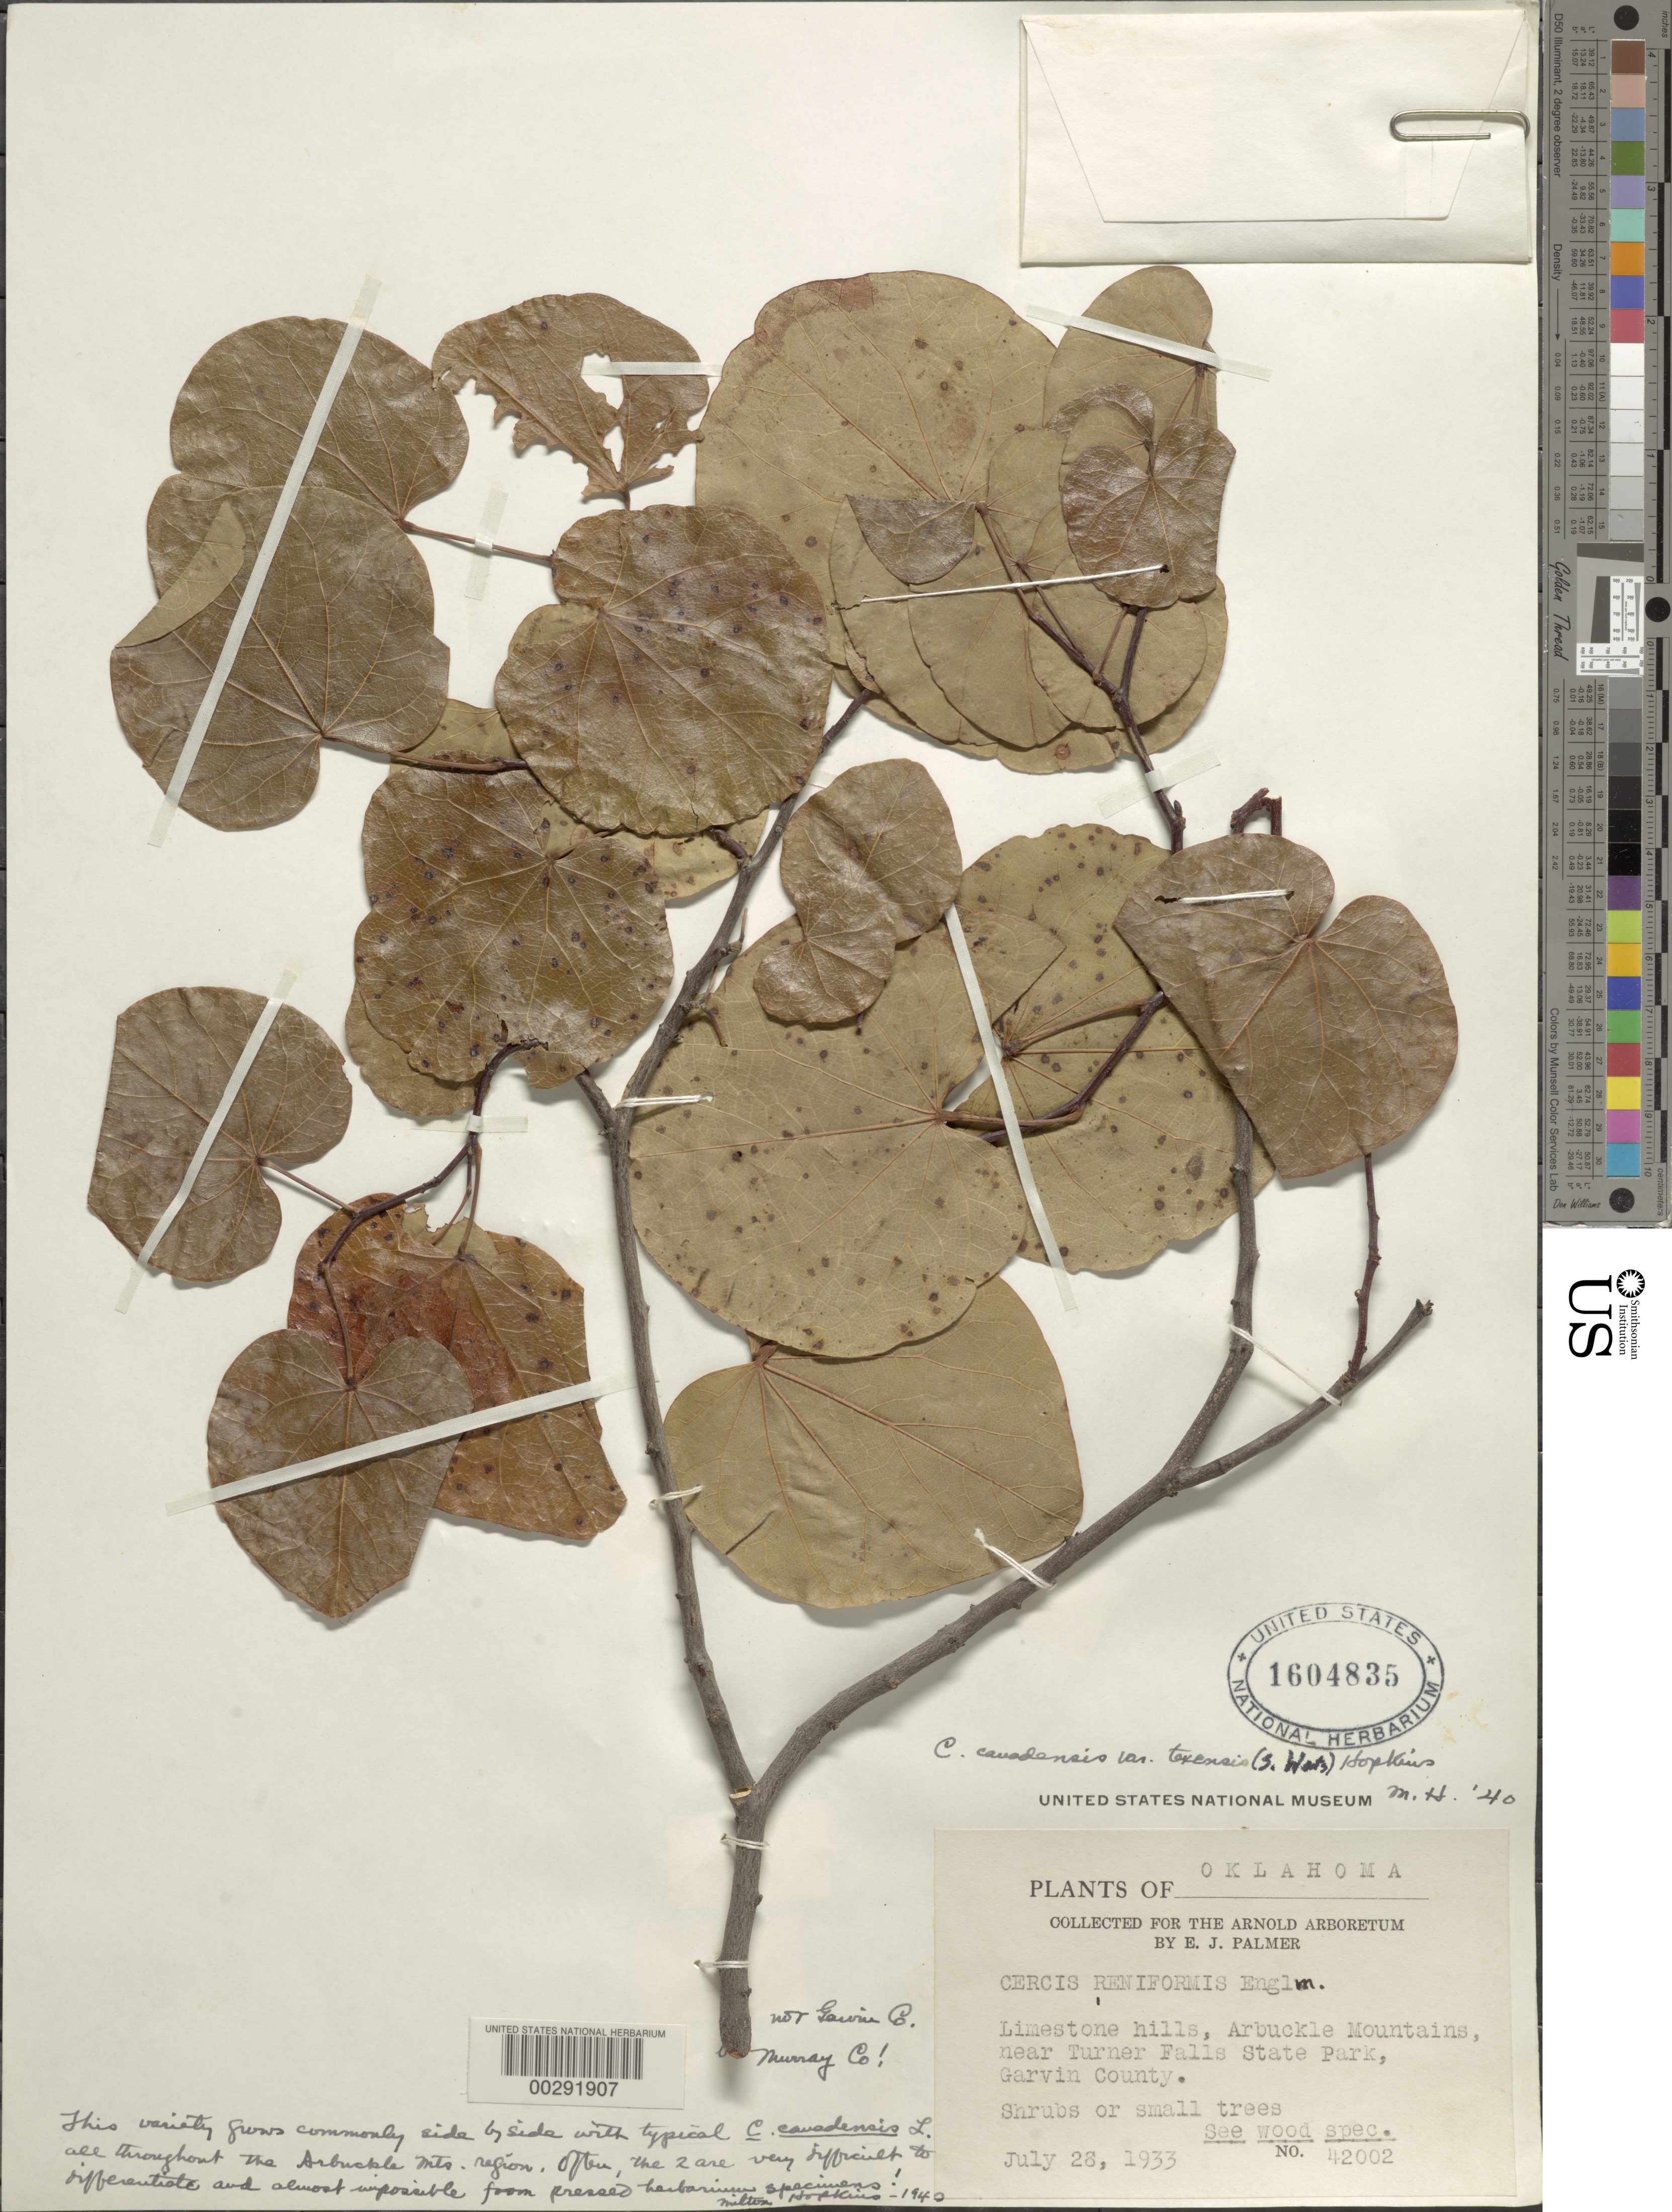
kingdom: Plantae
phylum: Tracheophyta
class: Magnoliopsida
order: Fabales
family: Fabaceae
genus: Cercis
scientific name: Cercis reniformis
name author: A. Gray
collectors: E. J. Palmer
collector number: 42002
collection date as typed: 28 Jul 1933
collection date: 1933-07-28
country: United States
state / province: Oklahoma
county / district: Murray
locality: Arbuckle mountains, near turner falls state park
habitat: Limestone hills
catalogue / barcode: US 1604835